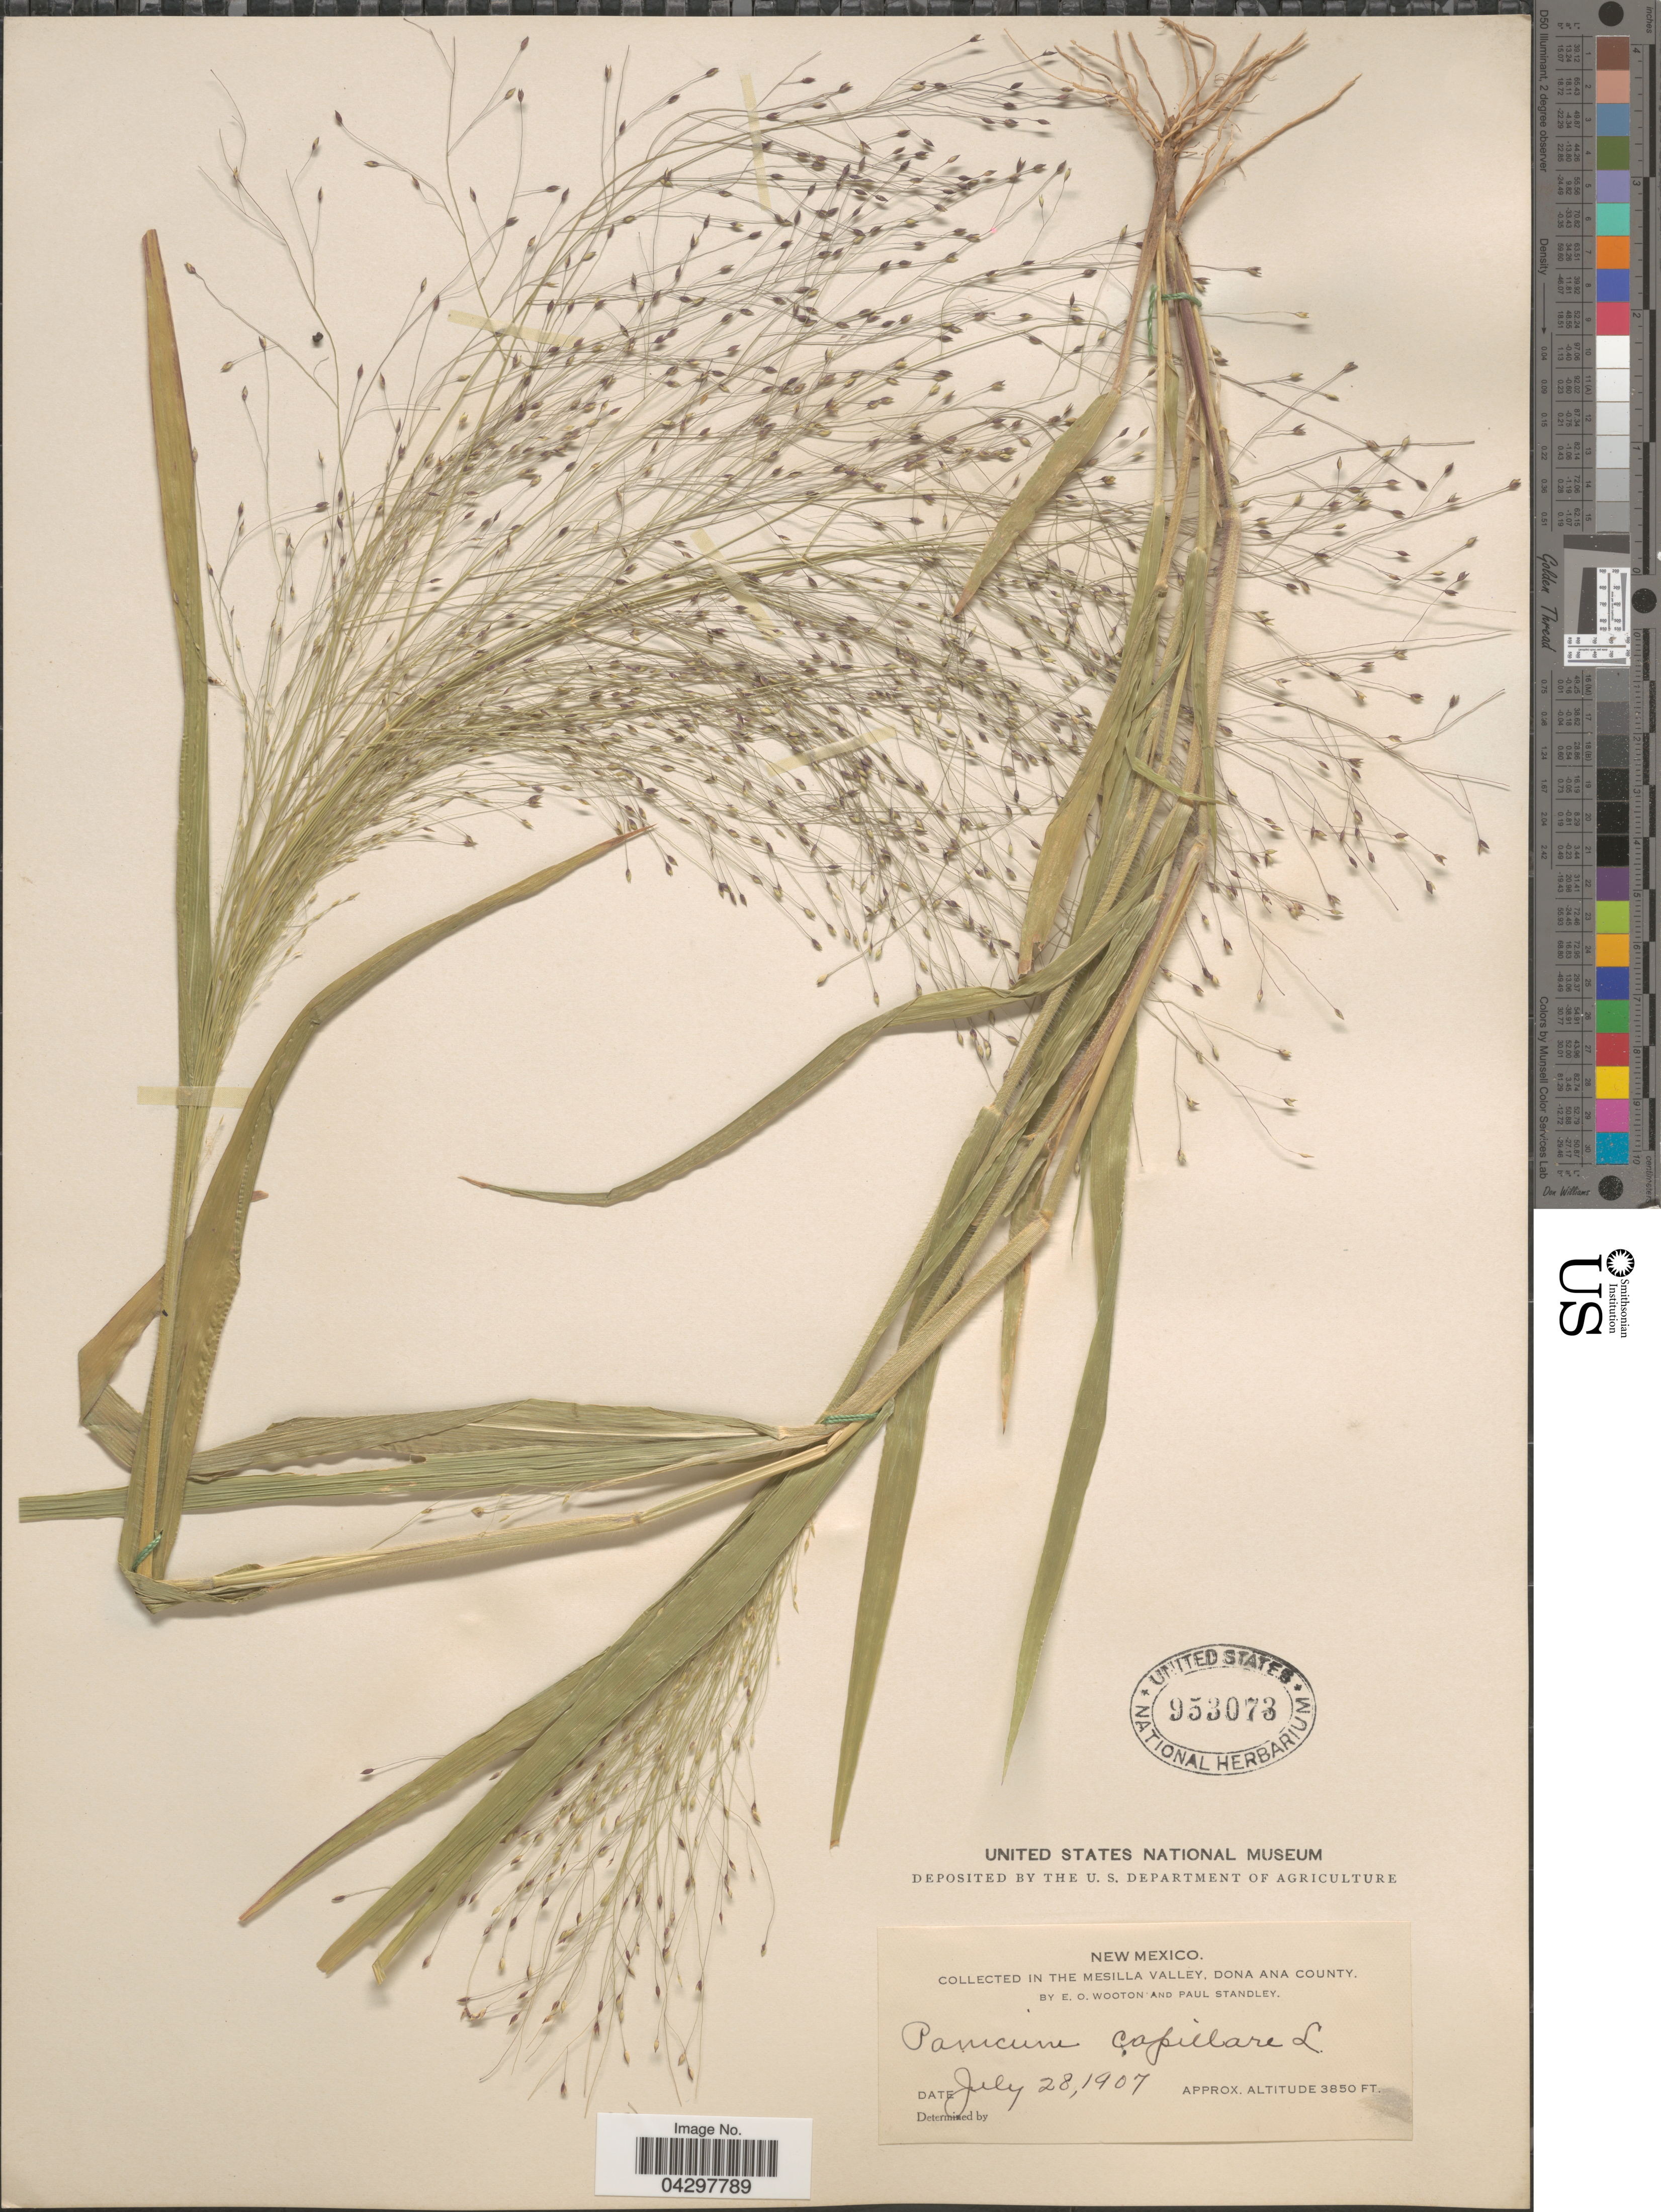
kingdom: Plantae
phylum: Tracheophyta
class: Liliopsida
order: Poales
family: Poaceae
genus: Panicum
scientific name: Panicum capillare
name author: L.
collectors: E. O. Wooton & P. C. Standley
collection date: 1907-07-28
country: United States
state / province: New Mexico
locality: In The Mesilla Valley, Dona Ana County.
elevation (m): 1173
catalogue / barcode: US 953073